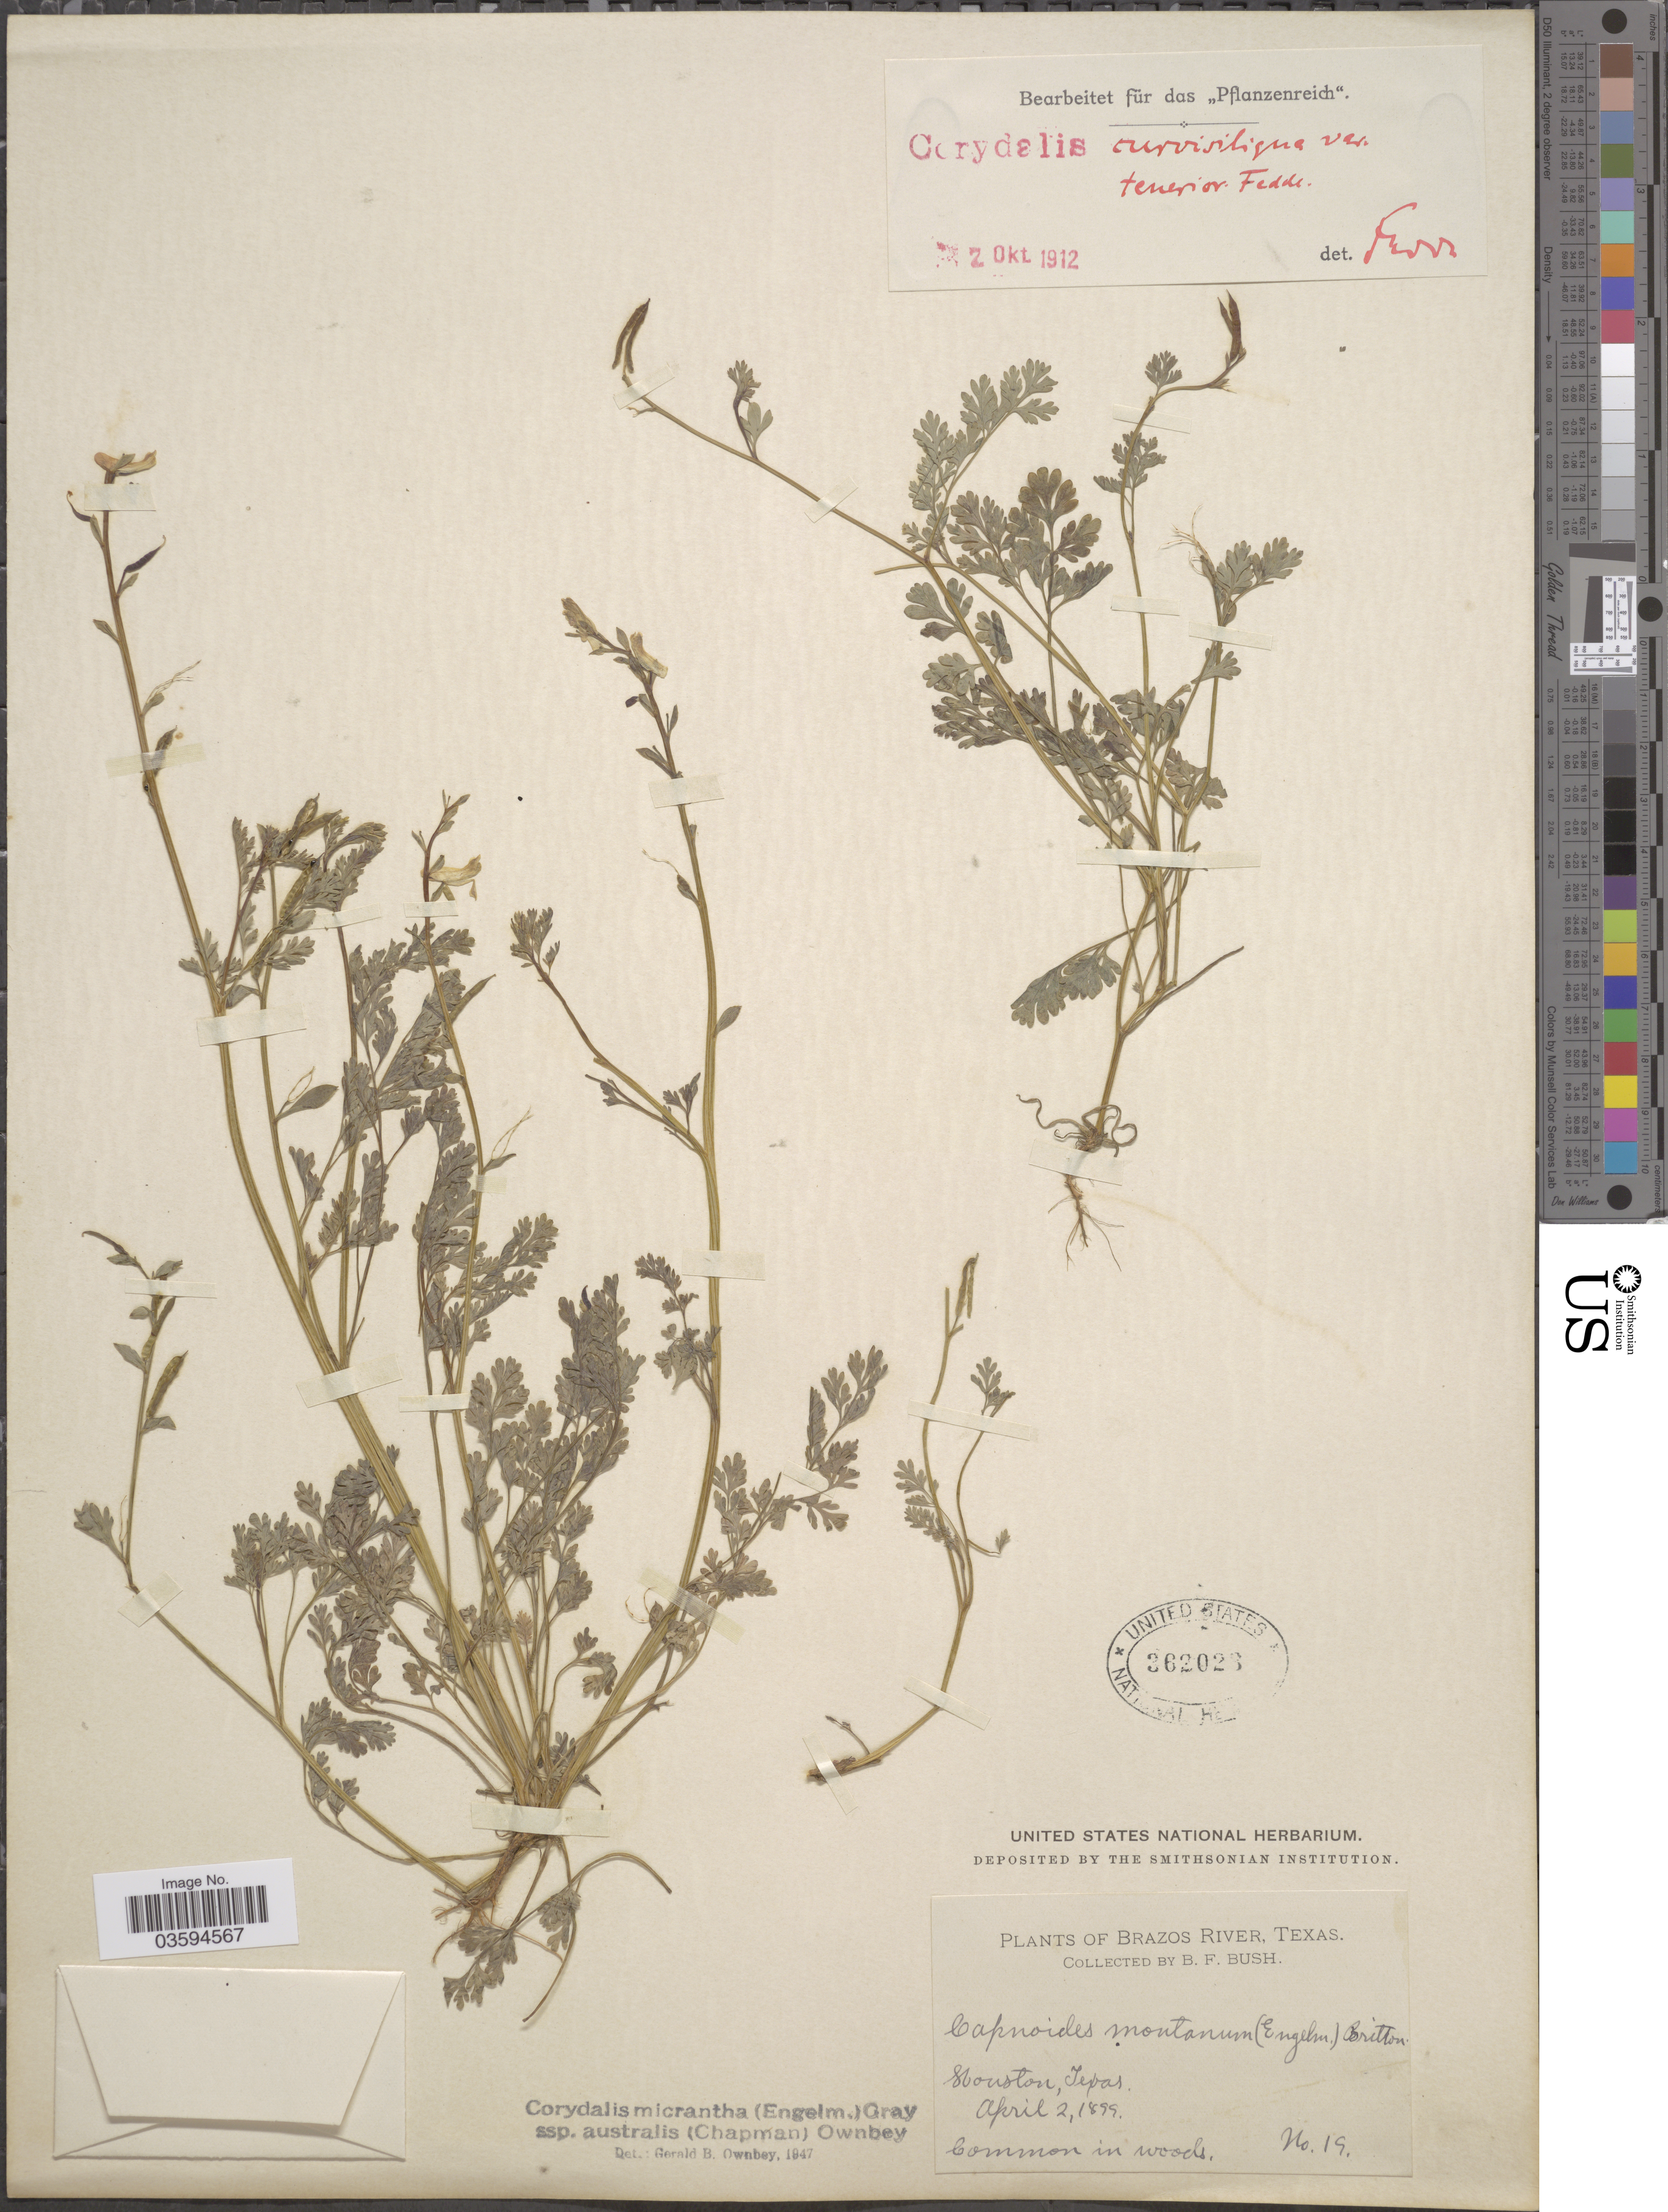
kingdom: Plantae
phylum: Tracheophyta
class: Magnoliopsida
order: Ranunculales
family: Papaveraceae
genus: Corydalis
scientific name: Corydalis micrantha subsp. australis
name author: (Chapm.) G.B. Ownbey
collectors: B. F. Bush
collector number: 19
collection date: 1899-04-02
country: United States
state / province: Texas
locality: Brazos River. Houston.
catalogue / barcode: US 362023